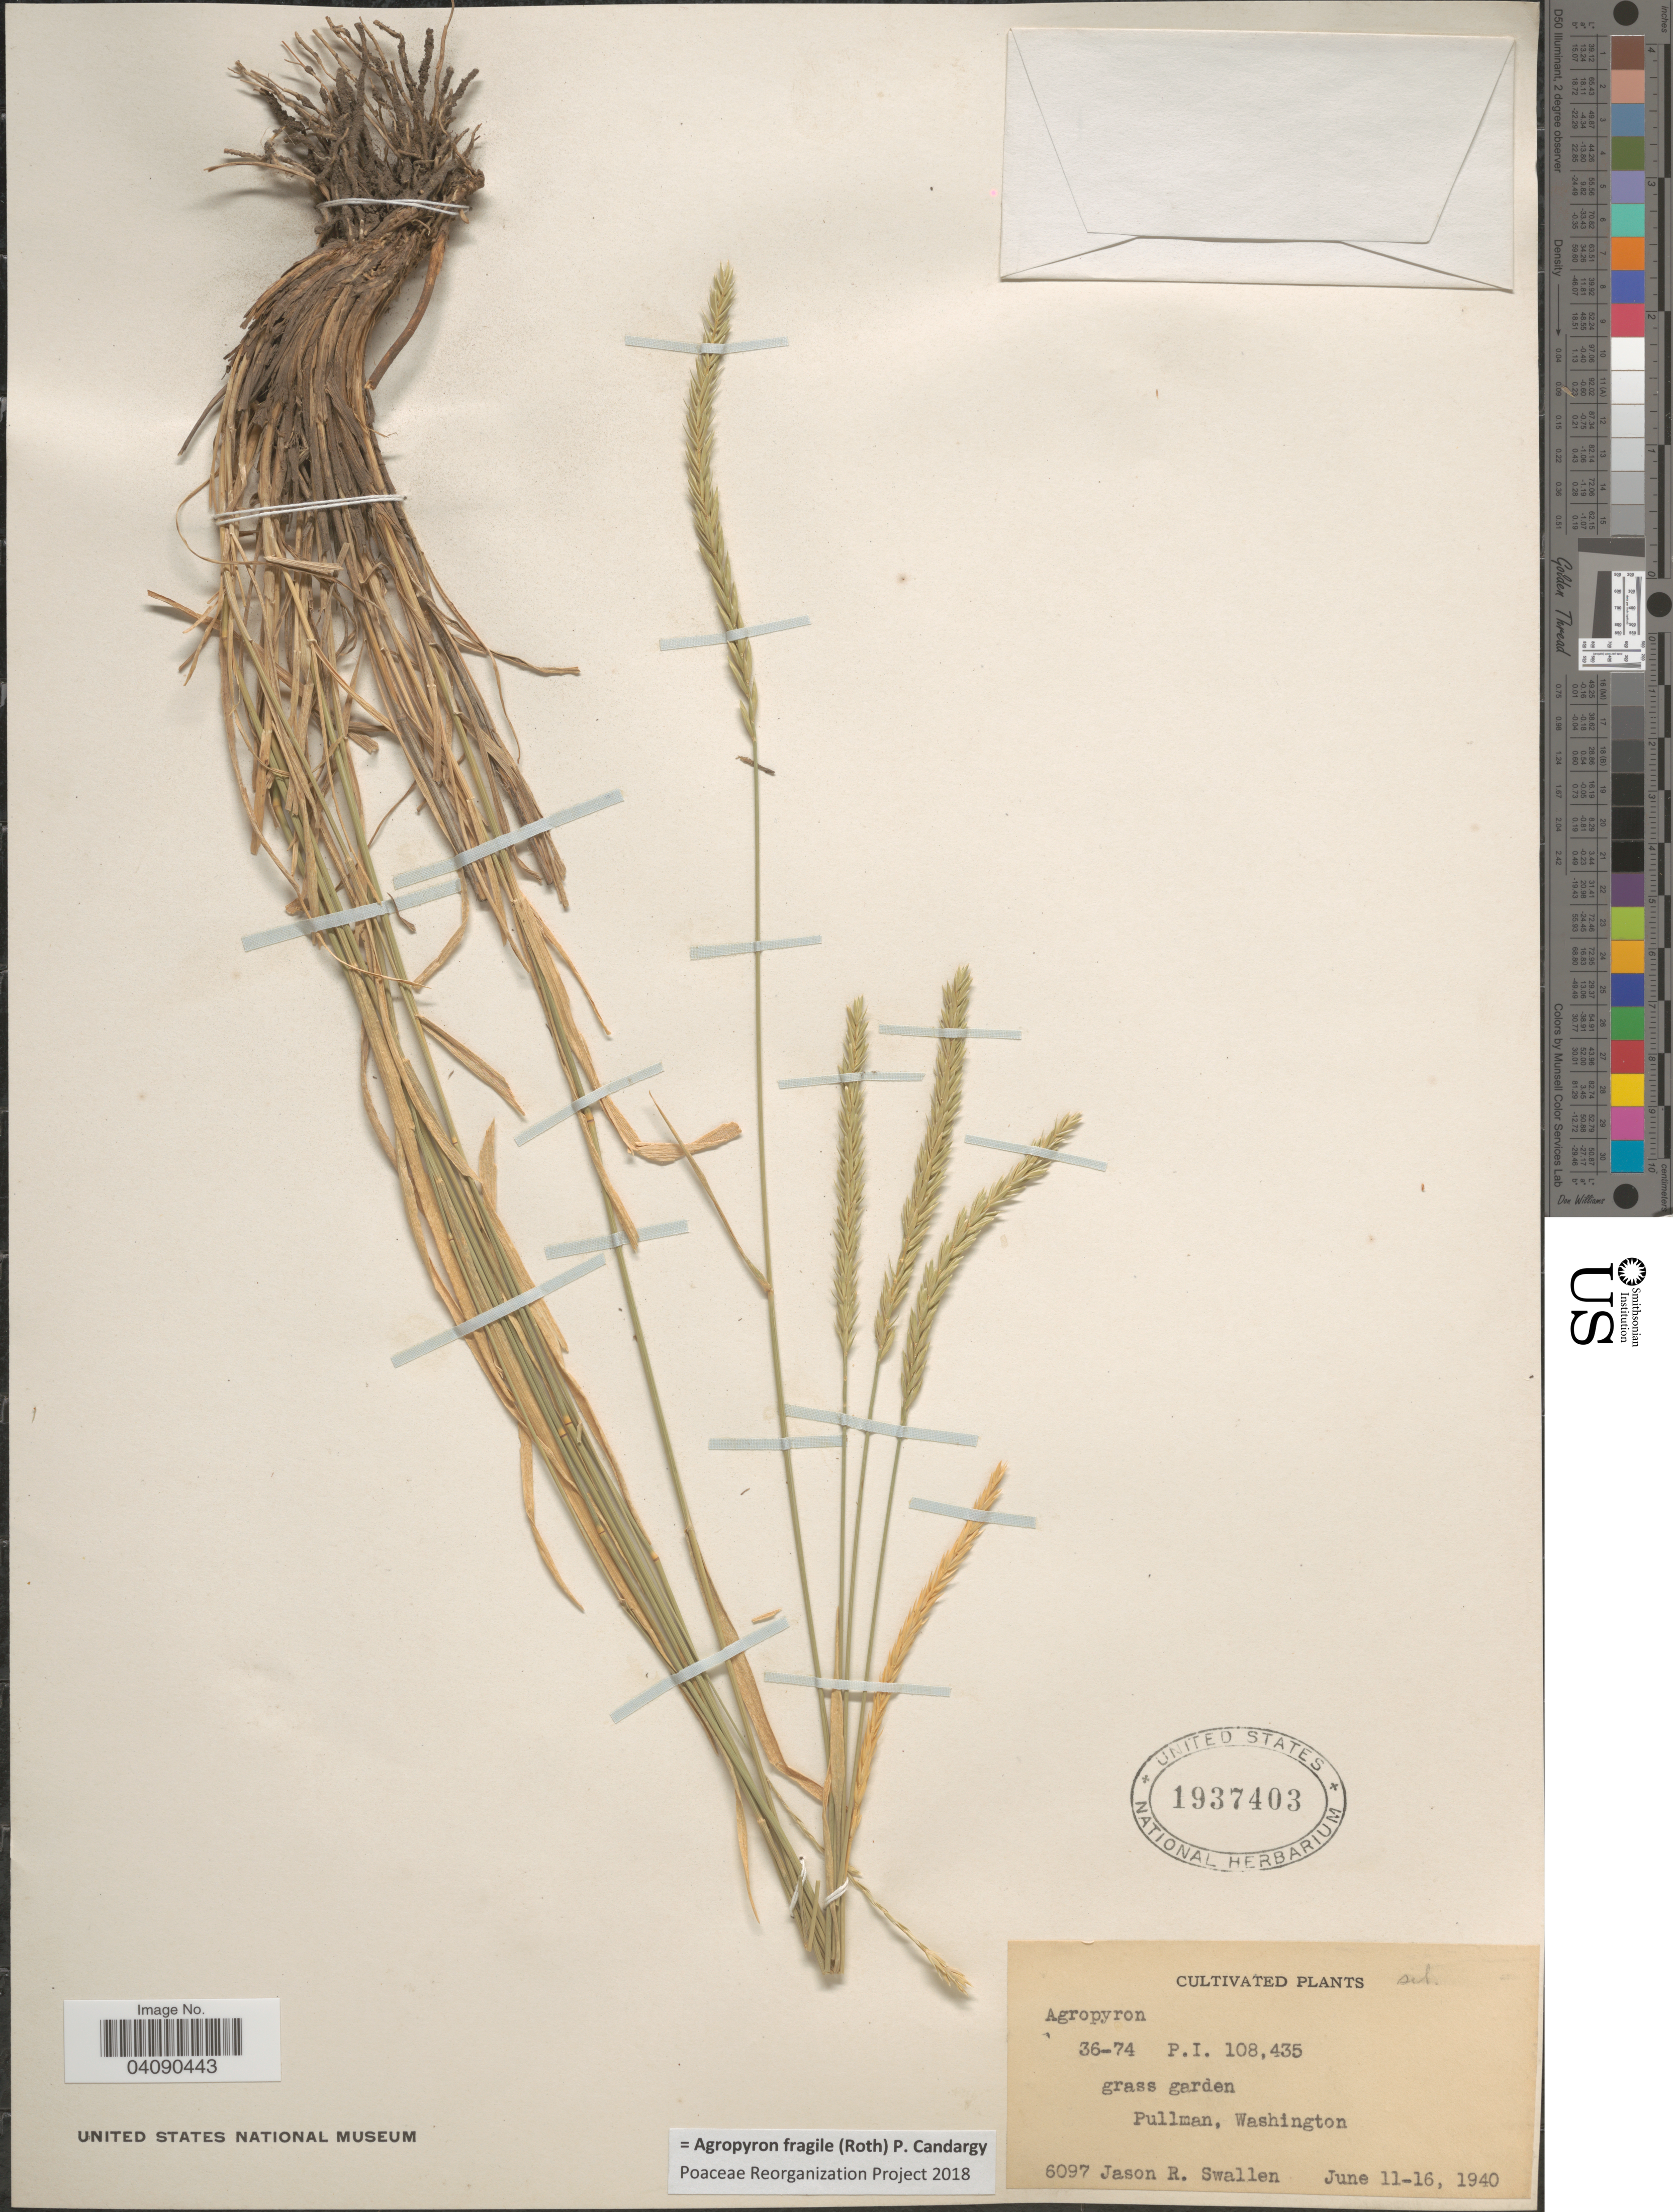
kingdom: Plantae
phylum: Tracheophyta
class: Liliopsida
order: Poales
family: Poaceae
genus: Agropyron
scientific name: Agropyron fragile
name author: (Roth) Candargy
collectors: J. R. Swallen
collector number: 6097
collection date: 1940-06-11/1940-06-16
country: United States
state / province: Washington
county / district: Whitman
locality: Grass garden. Pullman.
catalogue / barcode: US 1937403